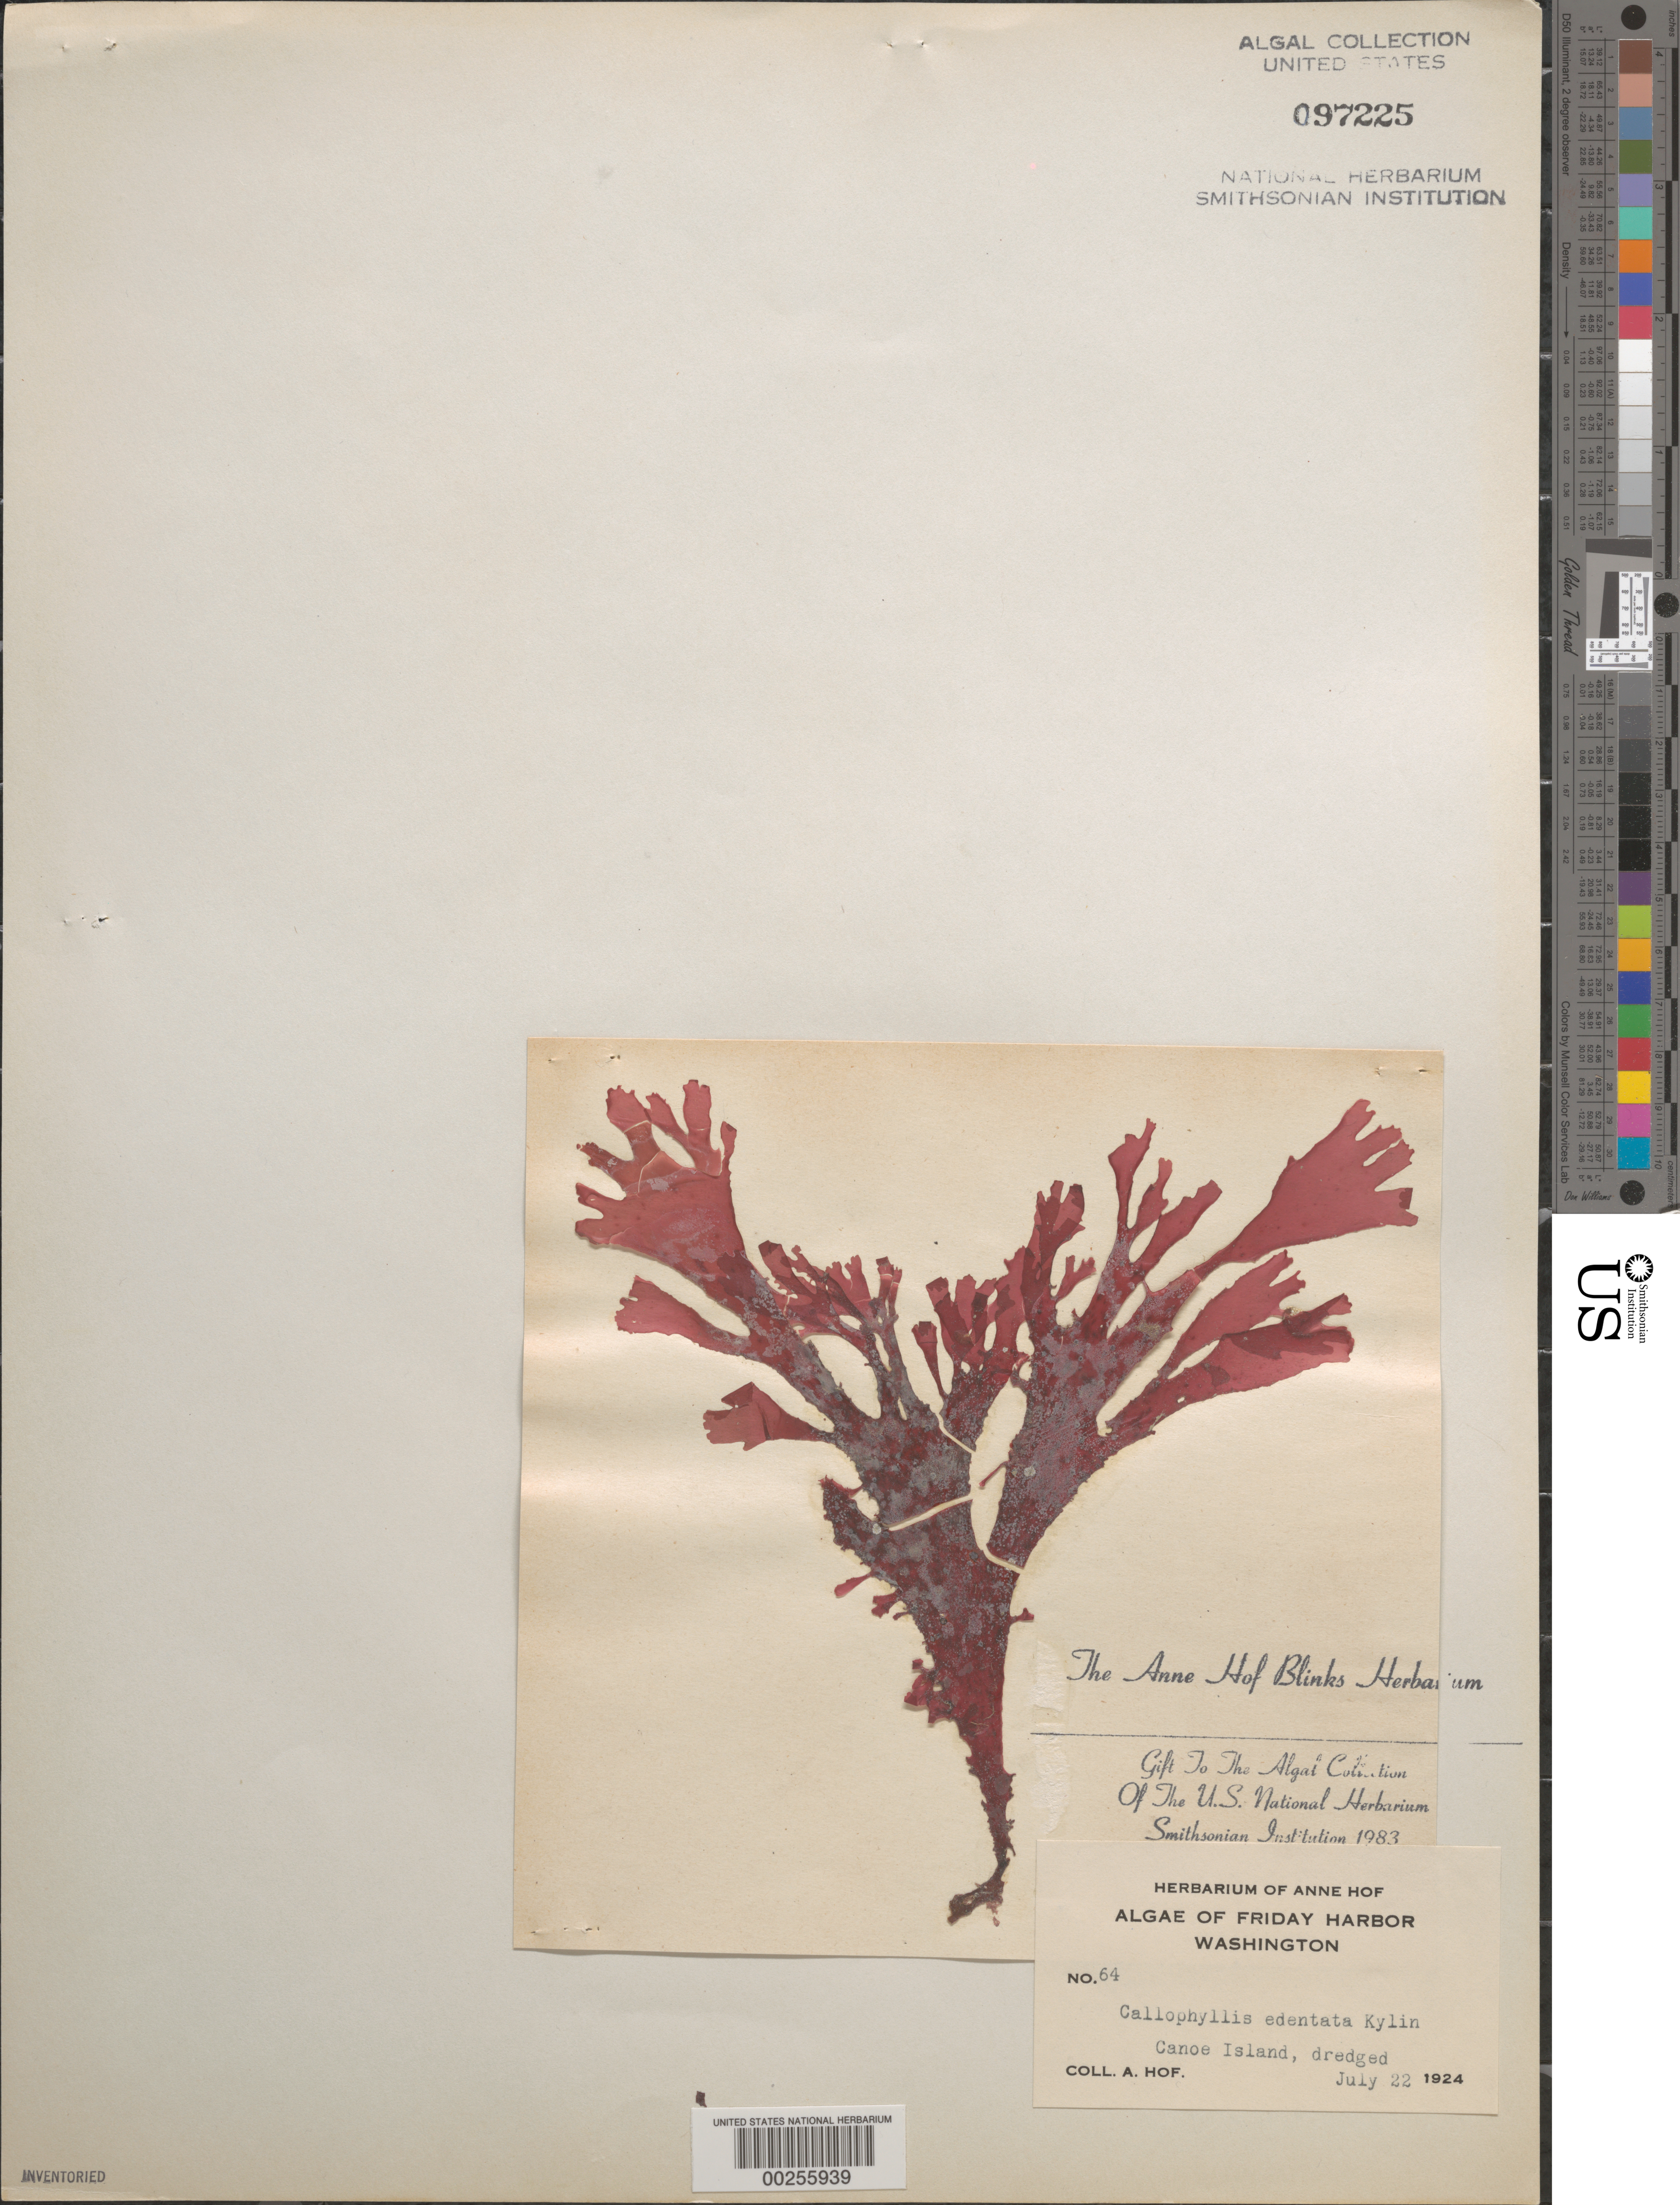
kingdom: Plantae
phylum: Rhodophyta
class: Florideophyceae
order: Gigartinales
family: Kallymeniaceae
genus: Callophyllis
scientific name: Callophyllis edentata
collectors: A. Blinks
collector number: AHB 64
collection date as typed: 22 Jul 1924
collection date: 1924-07-22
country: United States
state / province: Washington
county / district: San Juan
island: Canoe Island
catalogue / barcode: US 97225